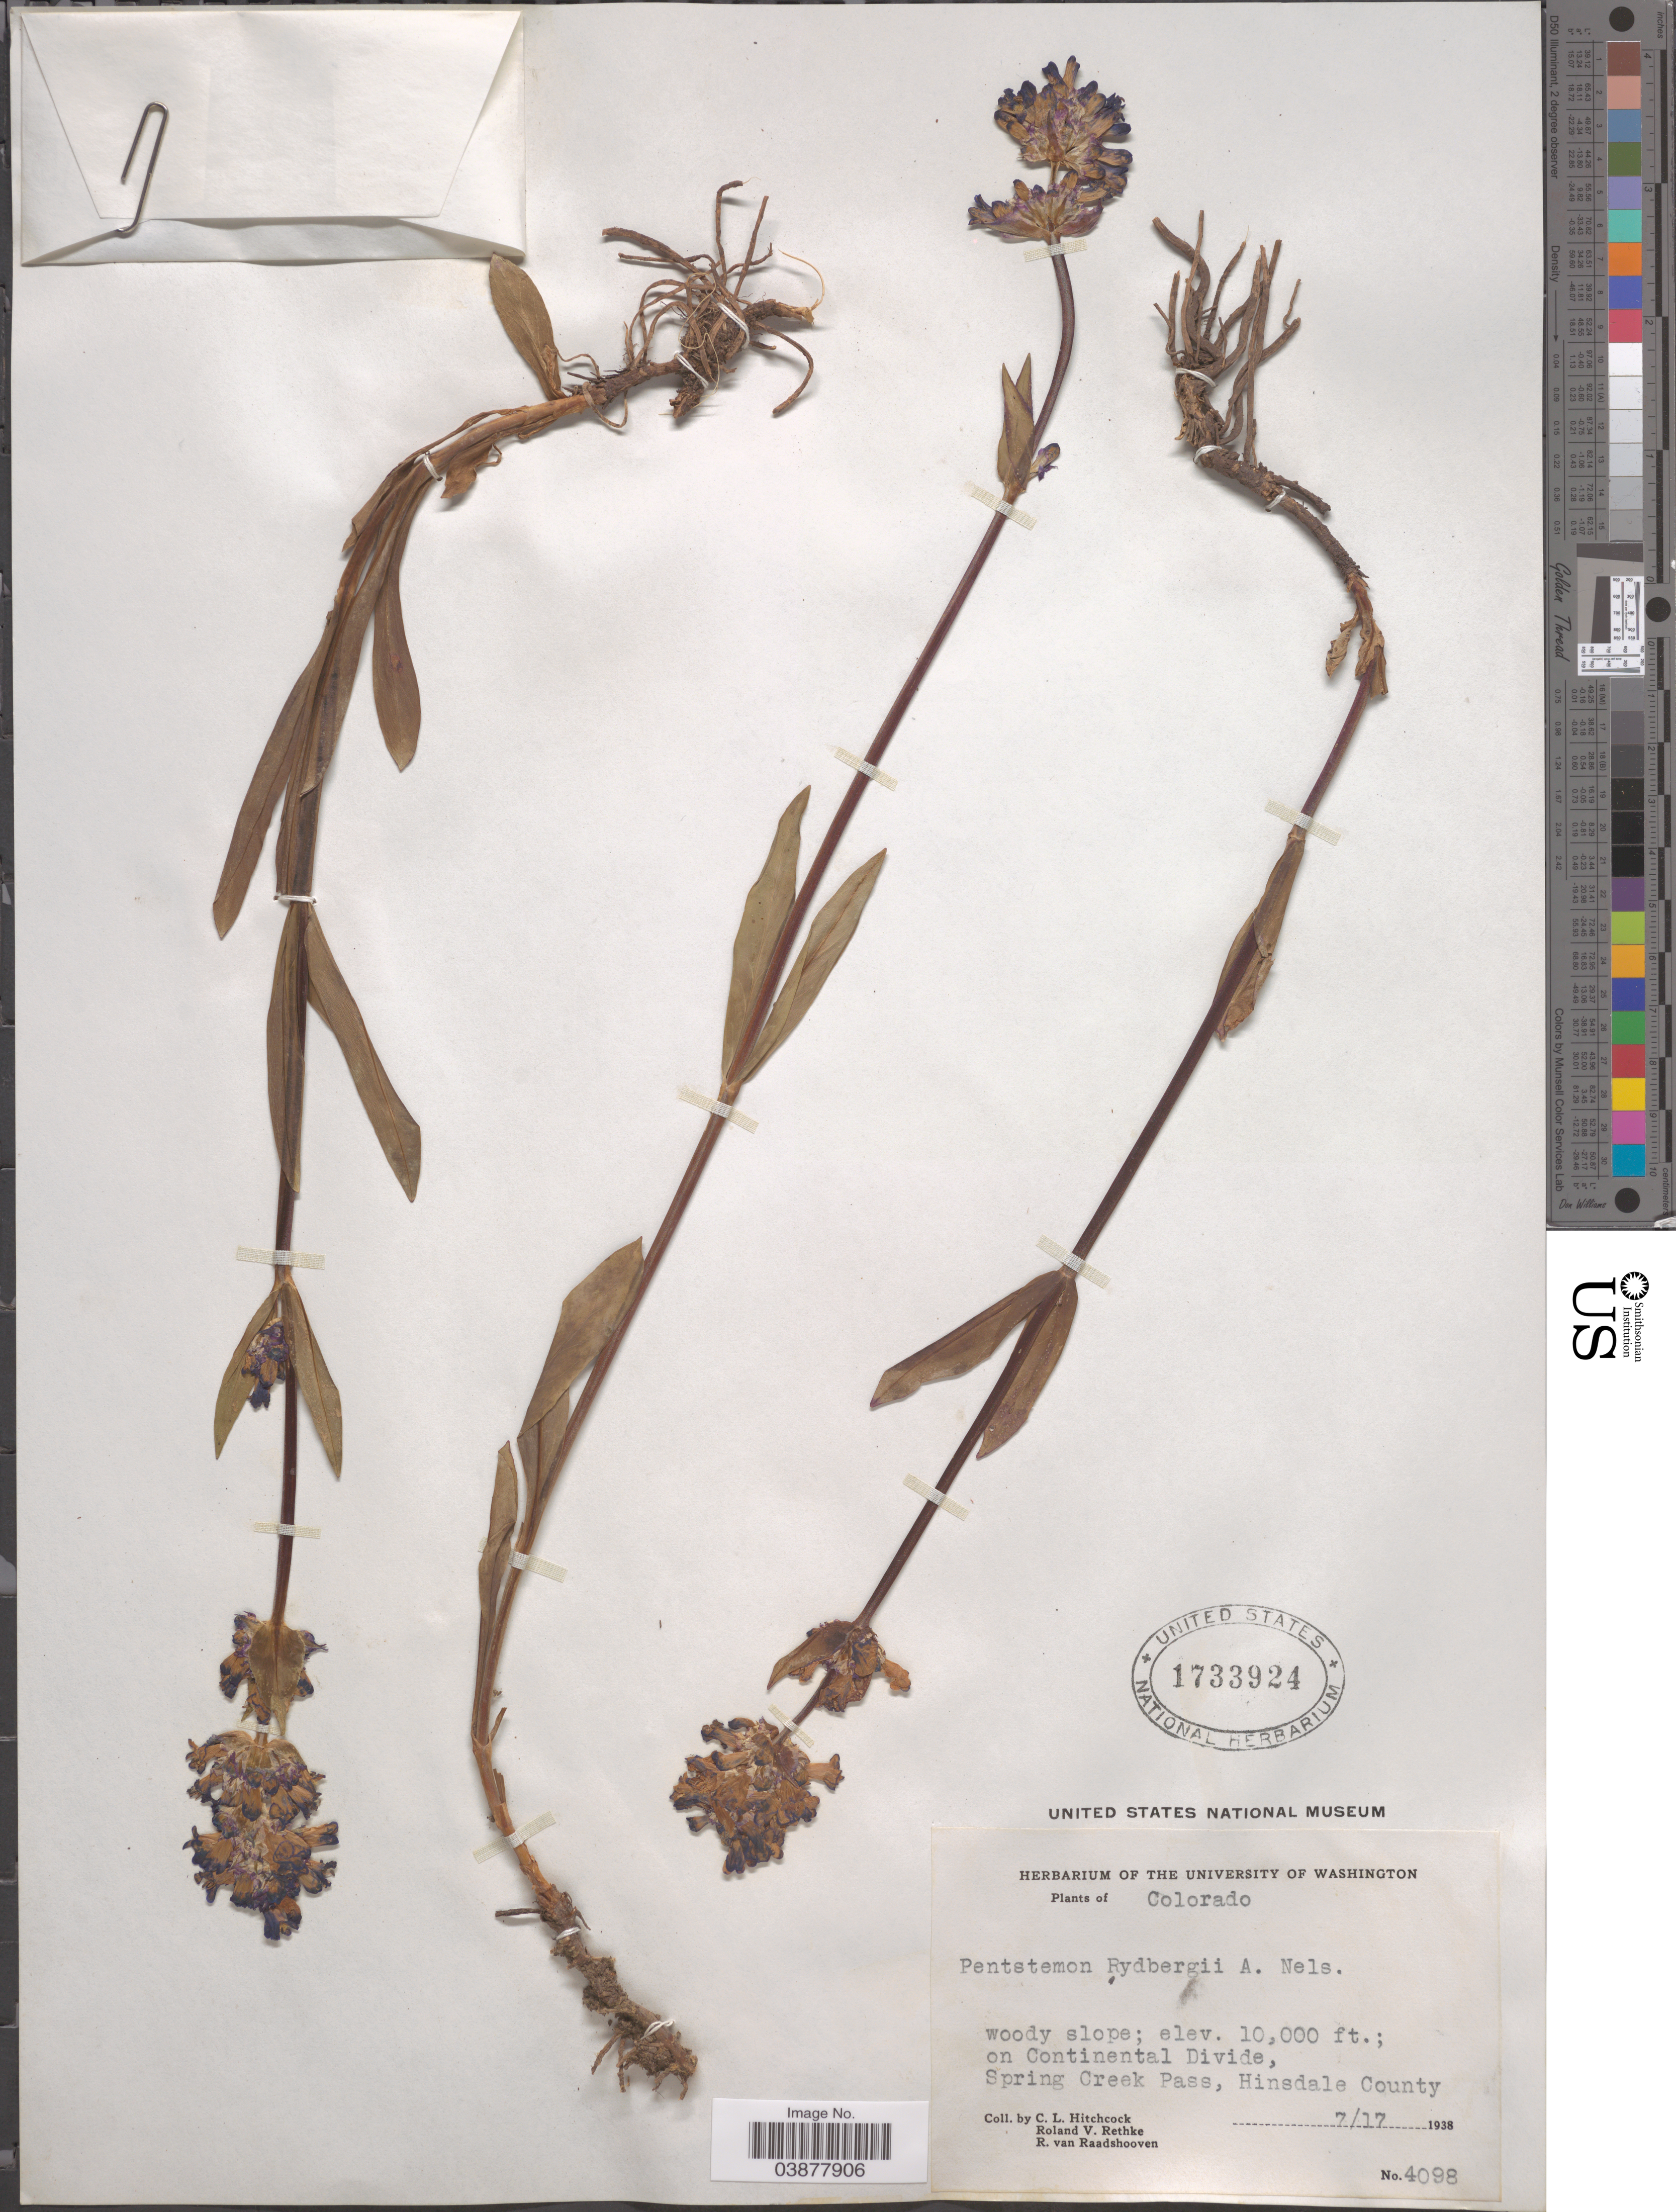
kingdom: Plantae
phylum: Tracheophyta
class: Magnoliopsida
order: Lamiales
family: Plantaginaceae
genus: Penstemon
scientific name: Penstemon rydbergii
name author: A. Nelson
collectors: C. L. Hitchcock, R. Rethke & R. Raadshooven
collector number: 4098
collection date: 1938-07-17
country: United States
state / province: Colorado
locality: Woody slope; on Continental Divide; Spring Creek Pass, Hinsdale County.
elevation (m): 3048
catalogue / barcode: US 1733924